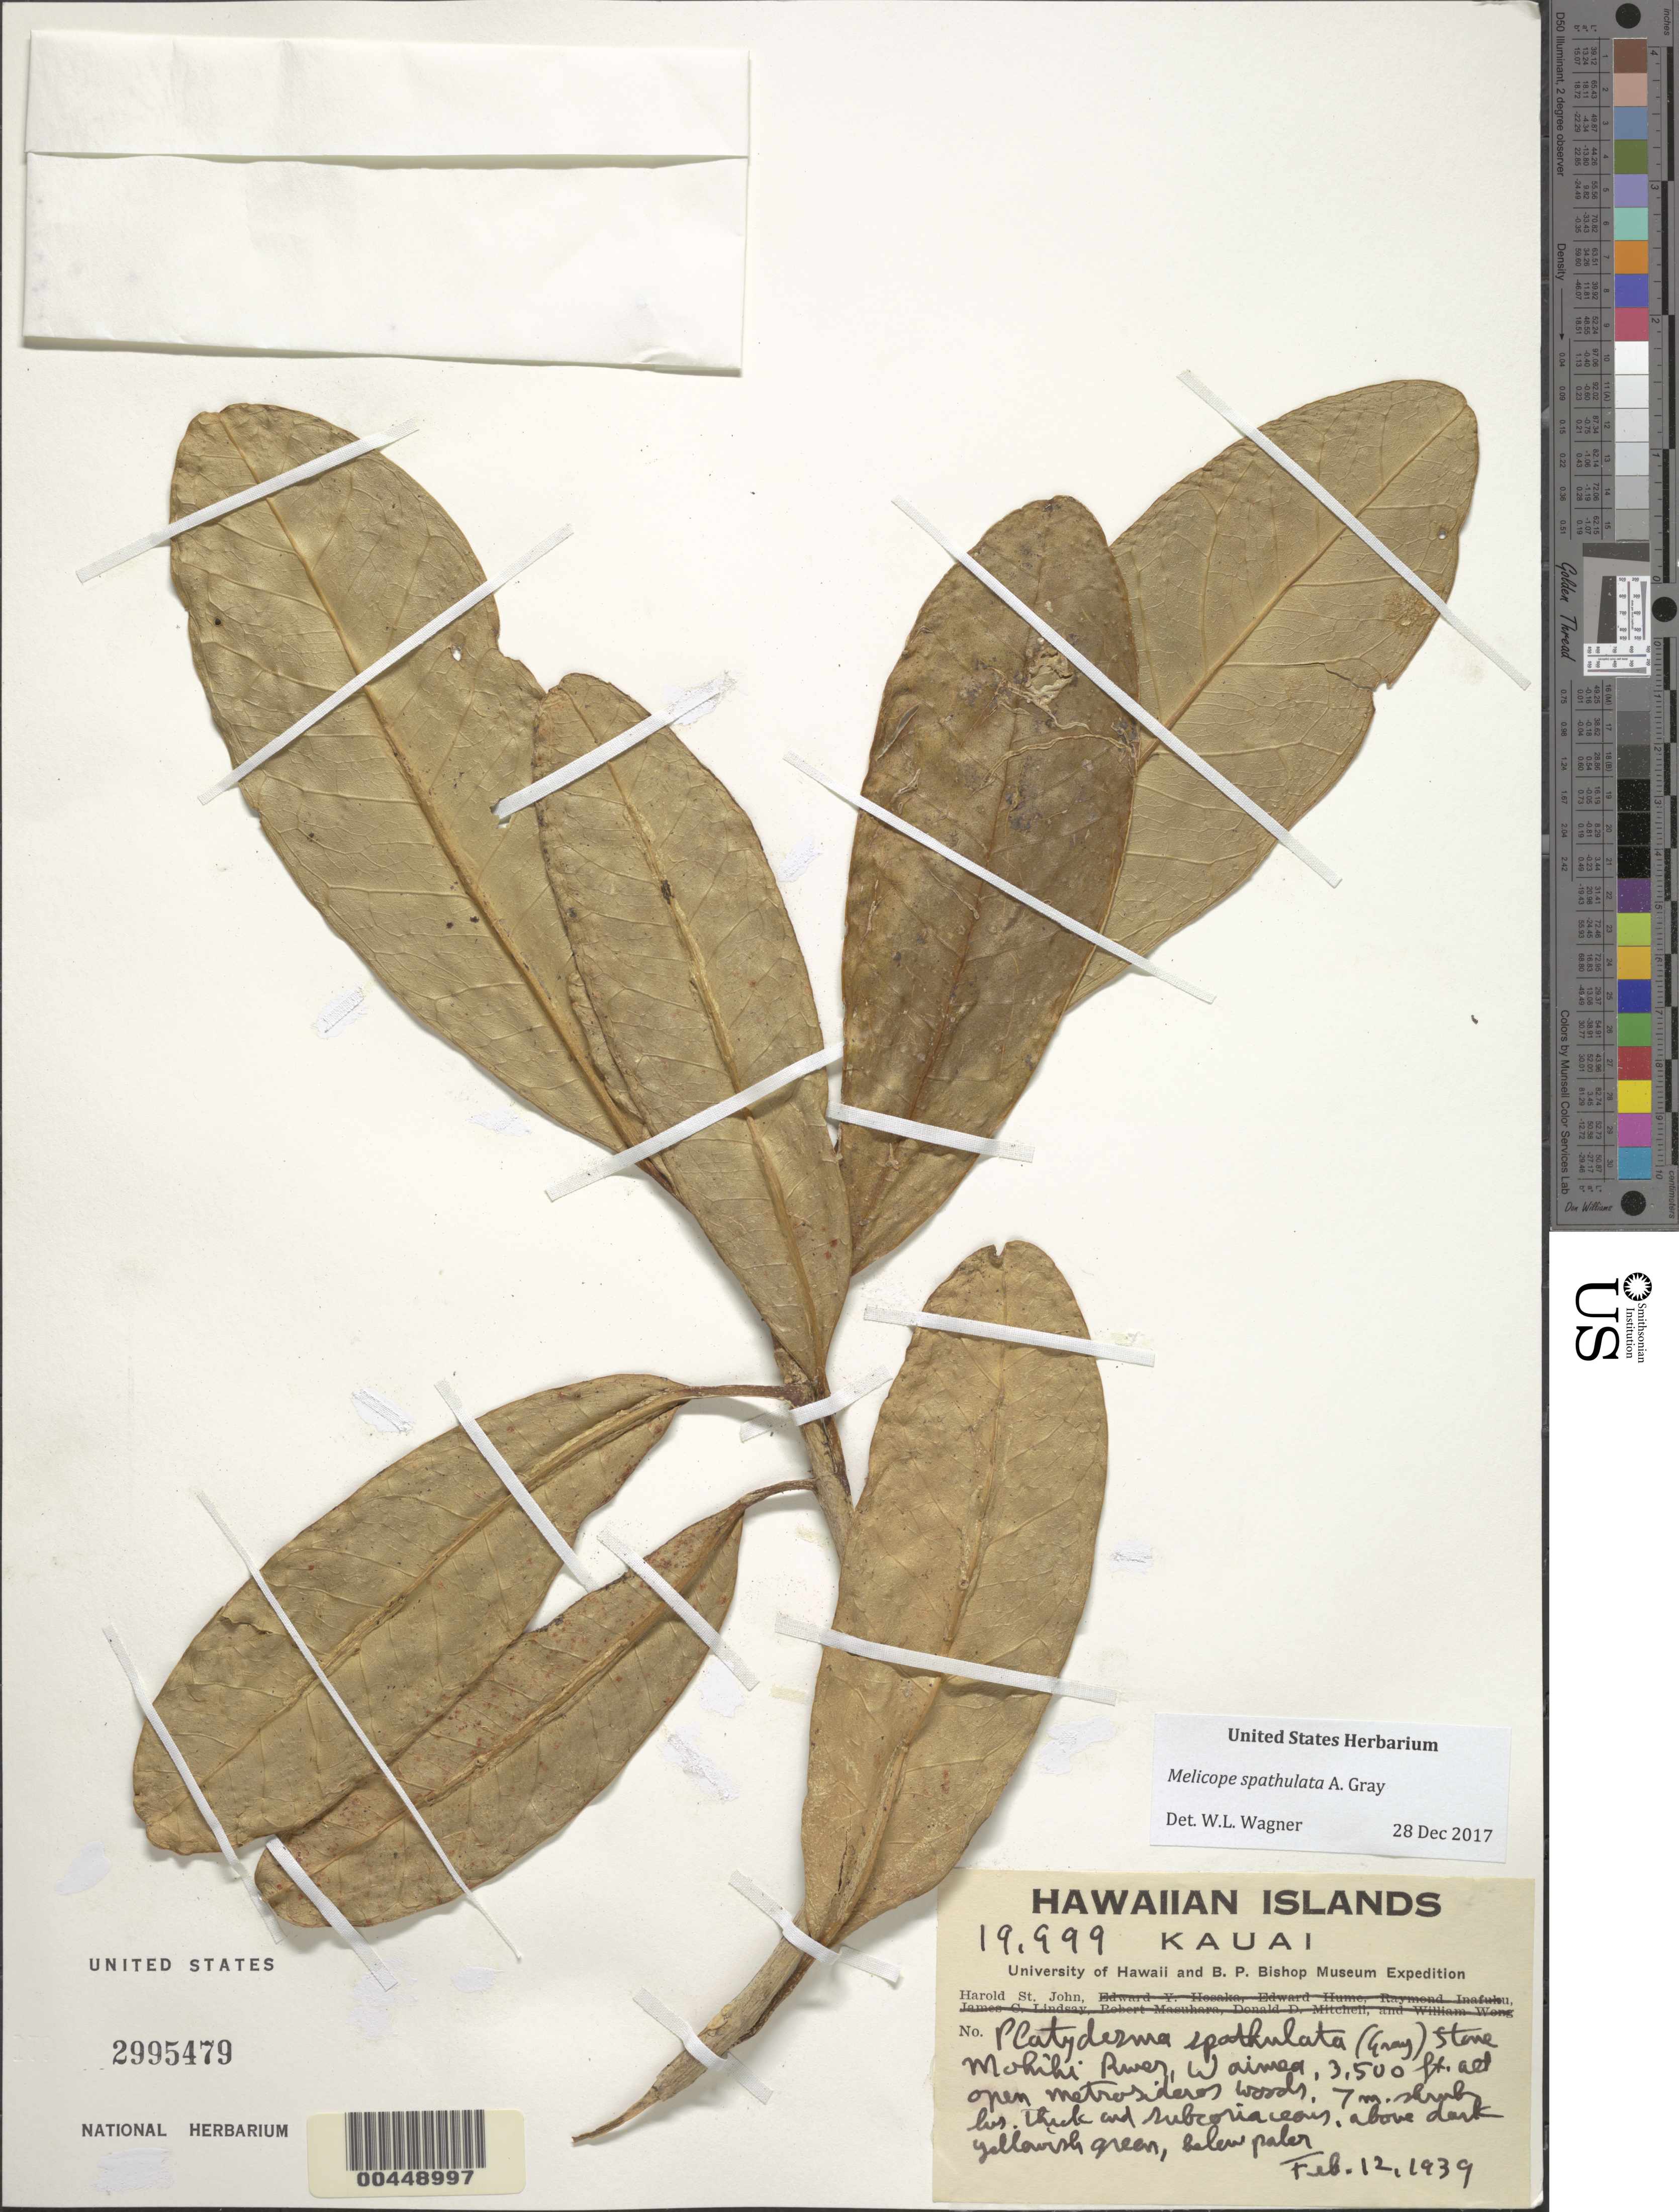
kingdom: Plantae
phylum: Tracheophyta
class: Magnoliopsida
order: Sapindales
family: Rutaceae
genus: Melicope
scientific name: Melicope spathulata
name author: A. Gray in Wilkes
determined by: Wagner, W. L., (BOT), Smithsonian Institution - National Museum of Natural History (UNITED STATES)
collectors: H. St. John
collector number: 19999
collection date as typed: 12 Feb 1939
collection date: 1939-02-12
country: United States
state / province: Hawaii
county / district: Kauai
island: Kaua'i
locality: Mohihi River, Waimea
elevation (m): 1067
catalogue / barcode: US 2995479